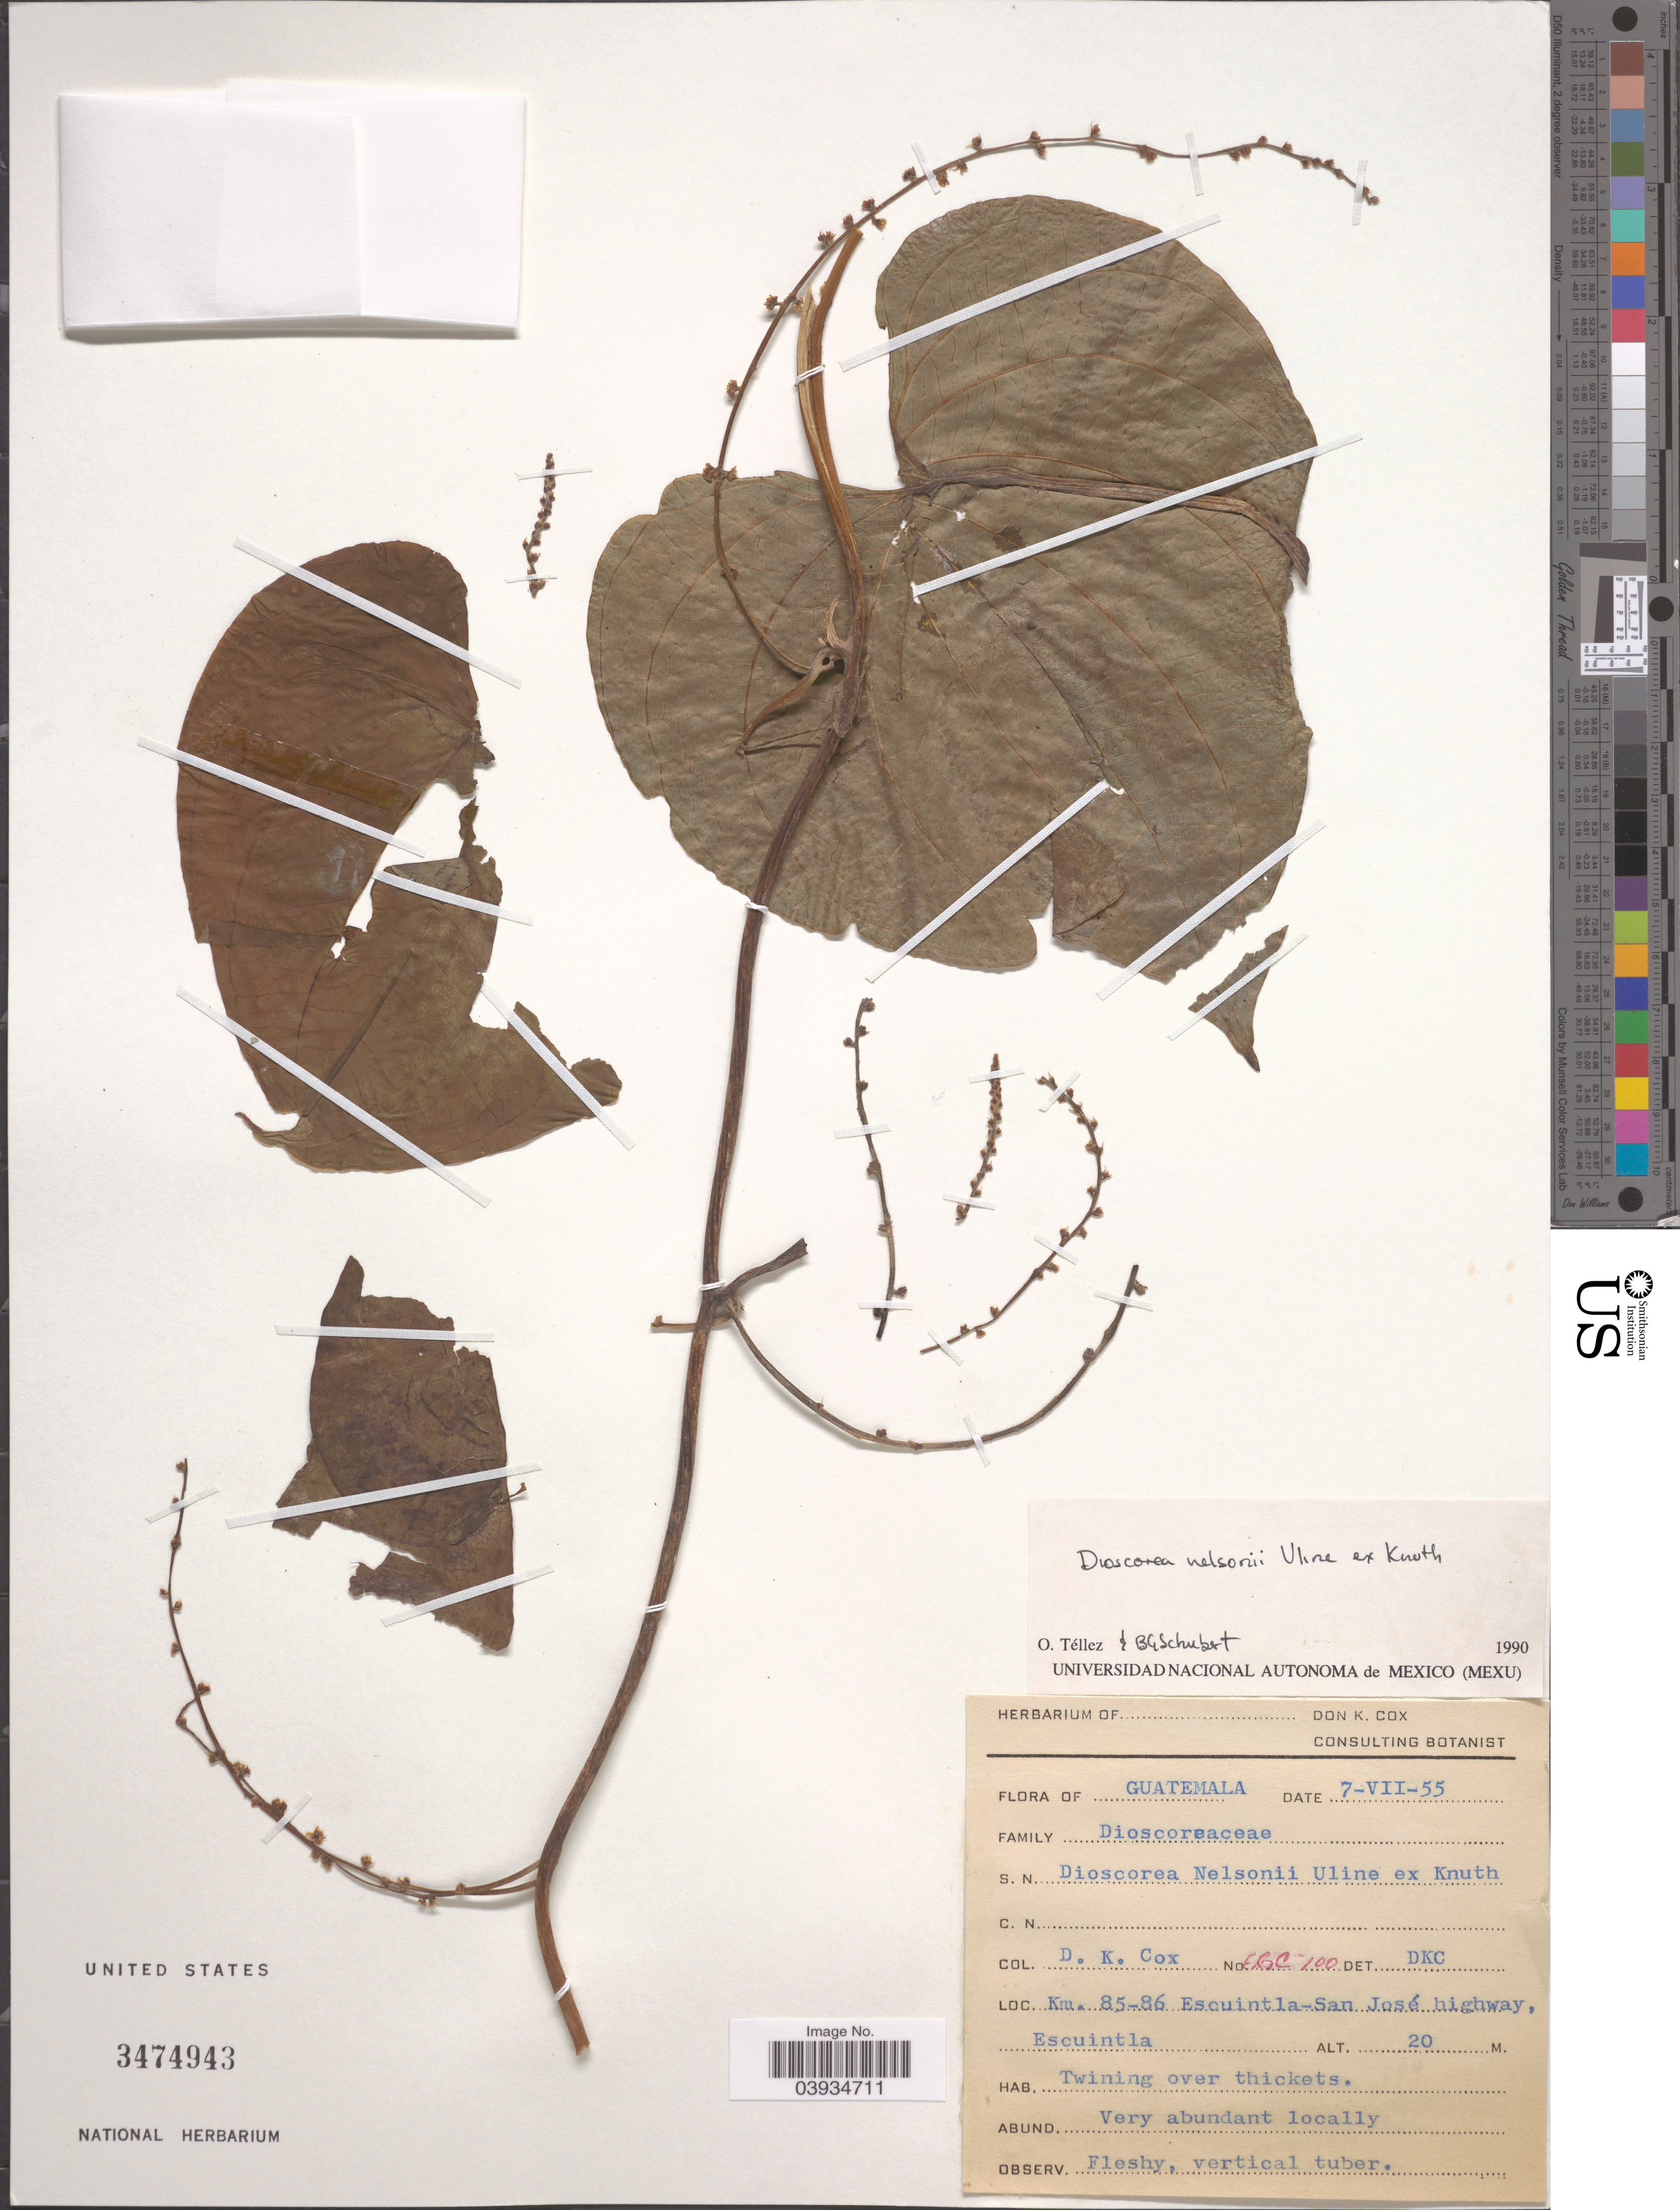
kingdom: Plantae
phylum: Tracheophyta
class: Liliopsida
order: Dioscoreales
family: Dioscoreaceae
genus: Dioscorea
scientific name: Dioscorea nelsonii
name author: Uline ex R. Knuth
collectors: D. Cox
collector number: EGC100*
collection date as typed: Transcribed d/m/y: 7/7/55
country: Guatemala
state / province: Escuintla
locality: Km. 85-86 Escuintla-San José highway. Over thickets.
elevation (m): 20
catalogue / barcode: US 3474943